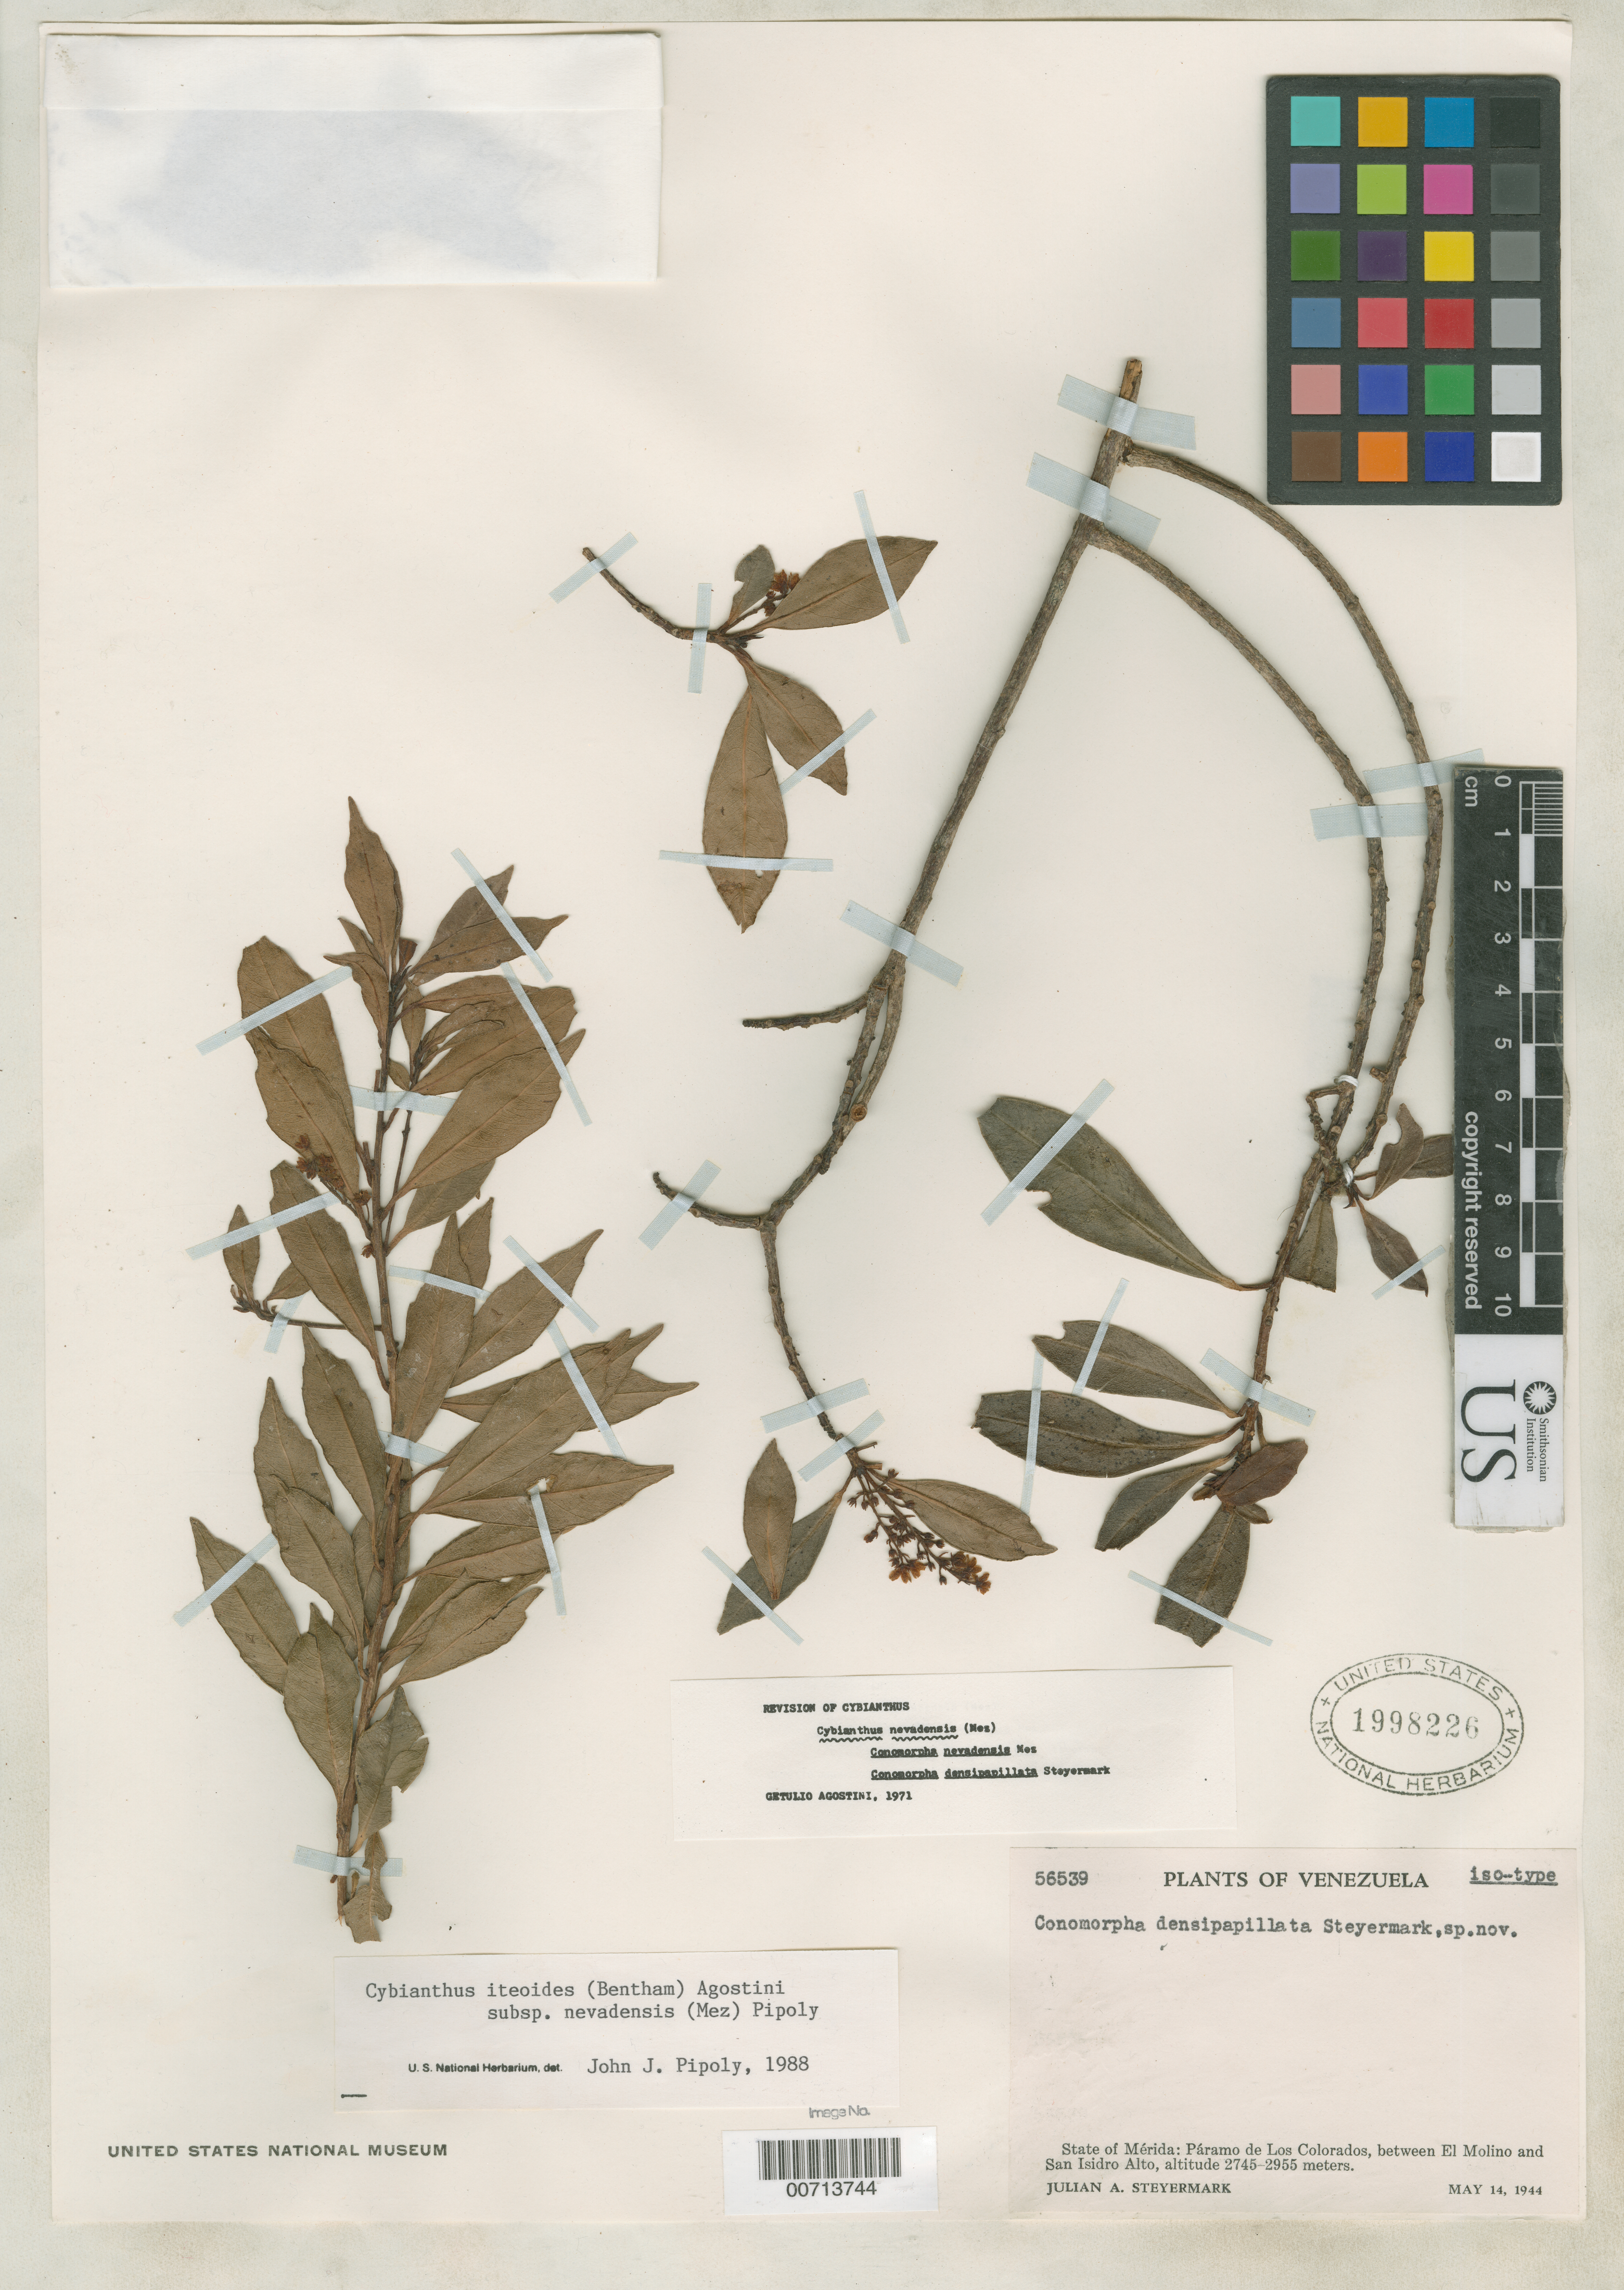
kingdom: Plantae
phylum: Tracheophyta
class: Magnoliopsida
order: Ericales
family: Primulaceae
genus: Conomorpha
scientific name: Conomorpha densipapillata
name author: Steyerm.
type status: Isotype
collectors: J. Steyermark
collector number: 56539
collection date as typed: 14 May 1944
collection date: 1944-05-14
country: Venezuela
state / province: Mérida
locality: Between El Motino and San Isidro Alto.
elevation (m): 2745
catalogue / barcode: US 1998226